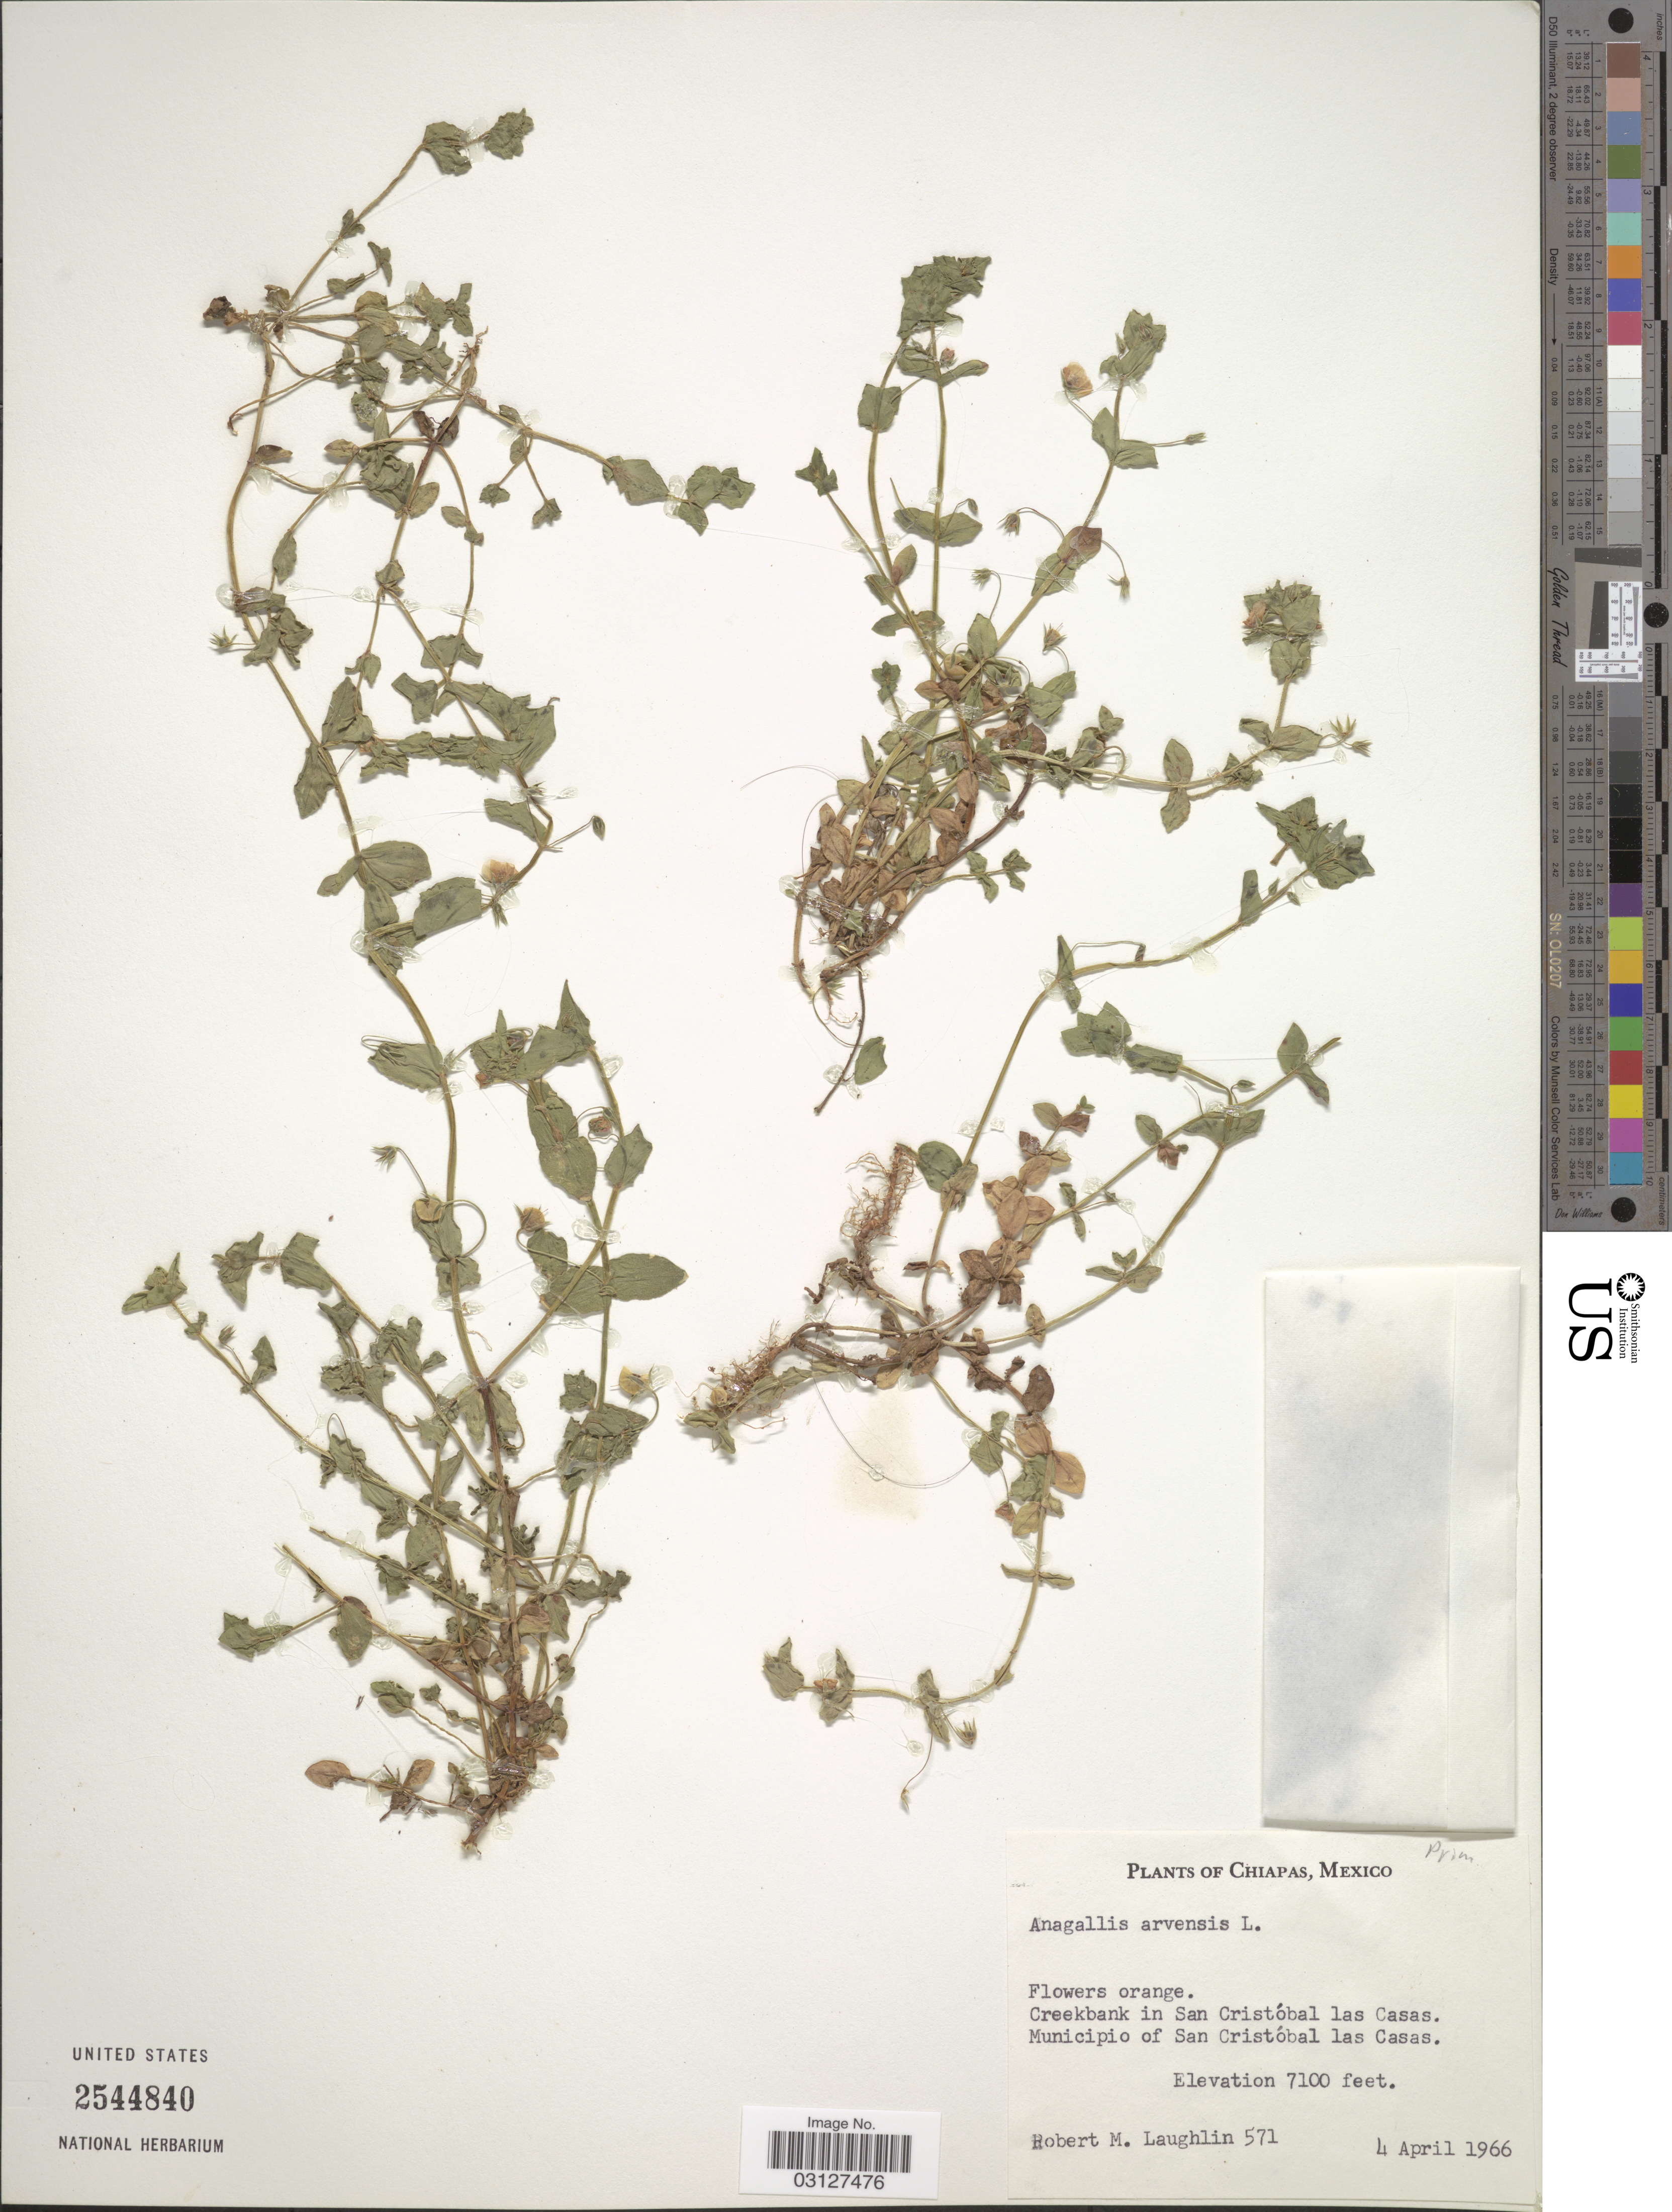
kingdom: Plantae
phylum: Tracheophyta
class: Magnoliopsida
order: Ericales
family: Primulaceae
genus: Anagallis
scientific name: Anagallis arvensis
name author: L.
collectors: R. M. Laughlin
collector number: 571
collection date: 1966-04-04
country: Mexico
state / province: Chiapas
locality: Creekbank in San Cristóbal las Casas. Municipio of San Cristóbal las Casas.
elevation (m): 2164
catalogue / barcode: US 2544840